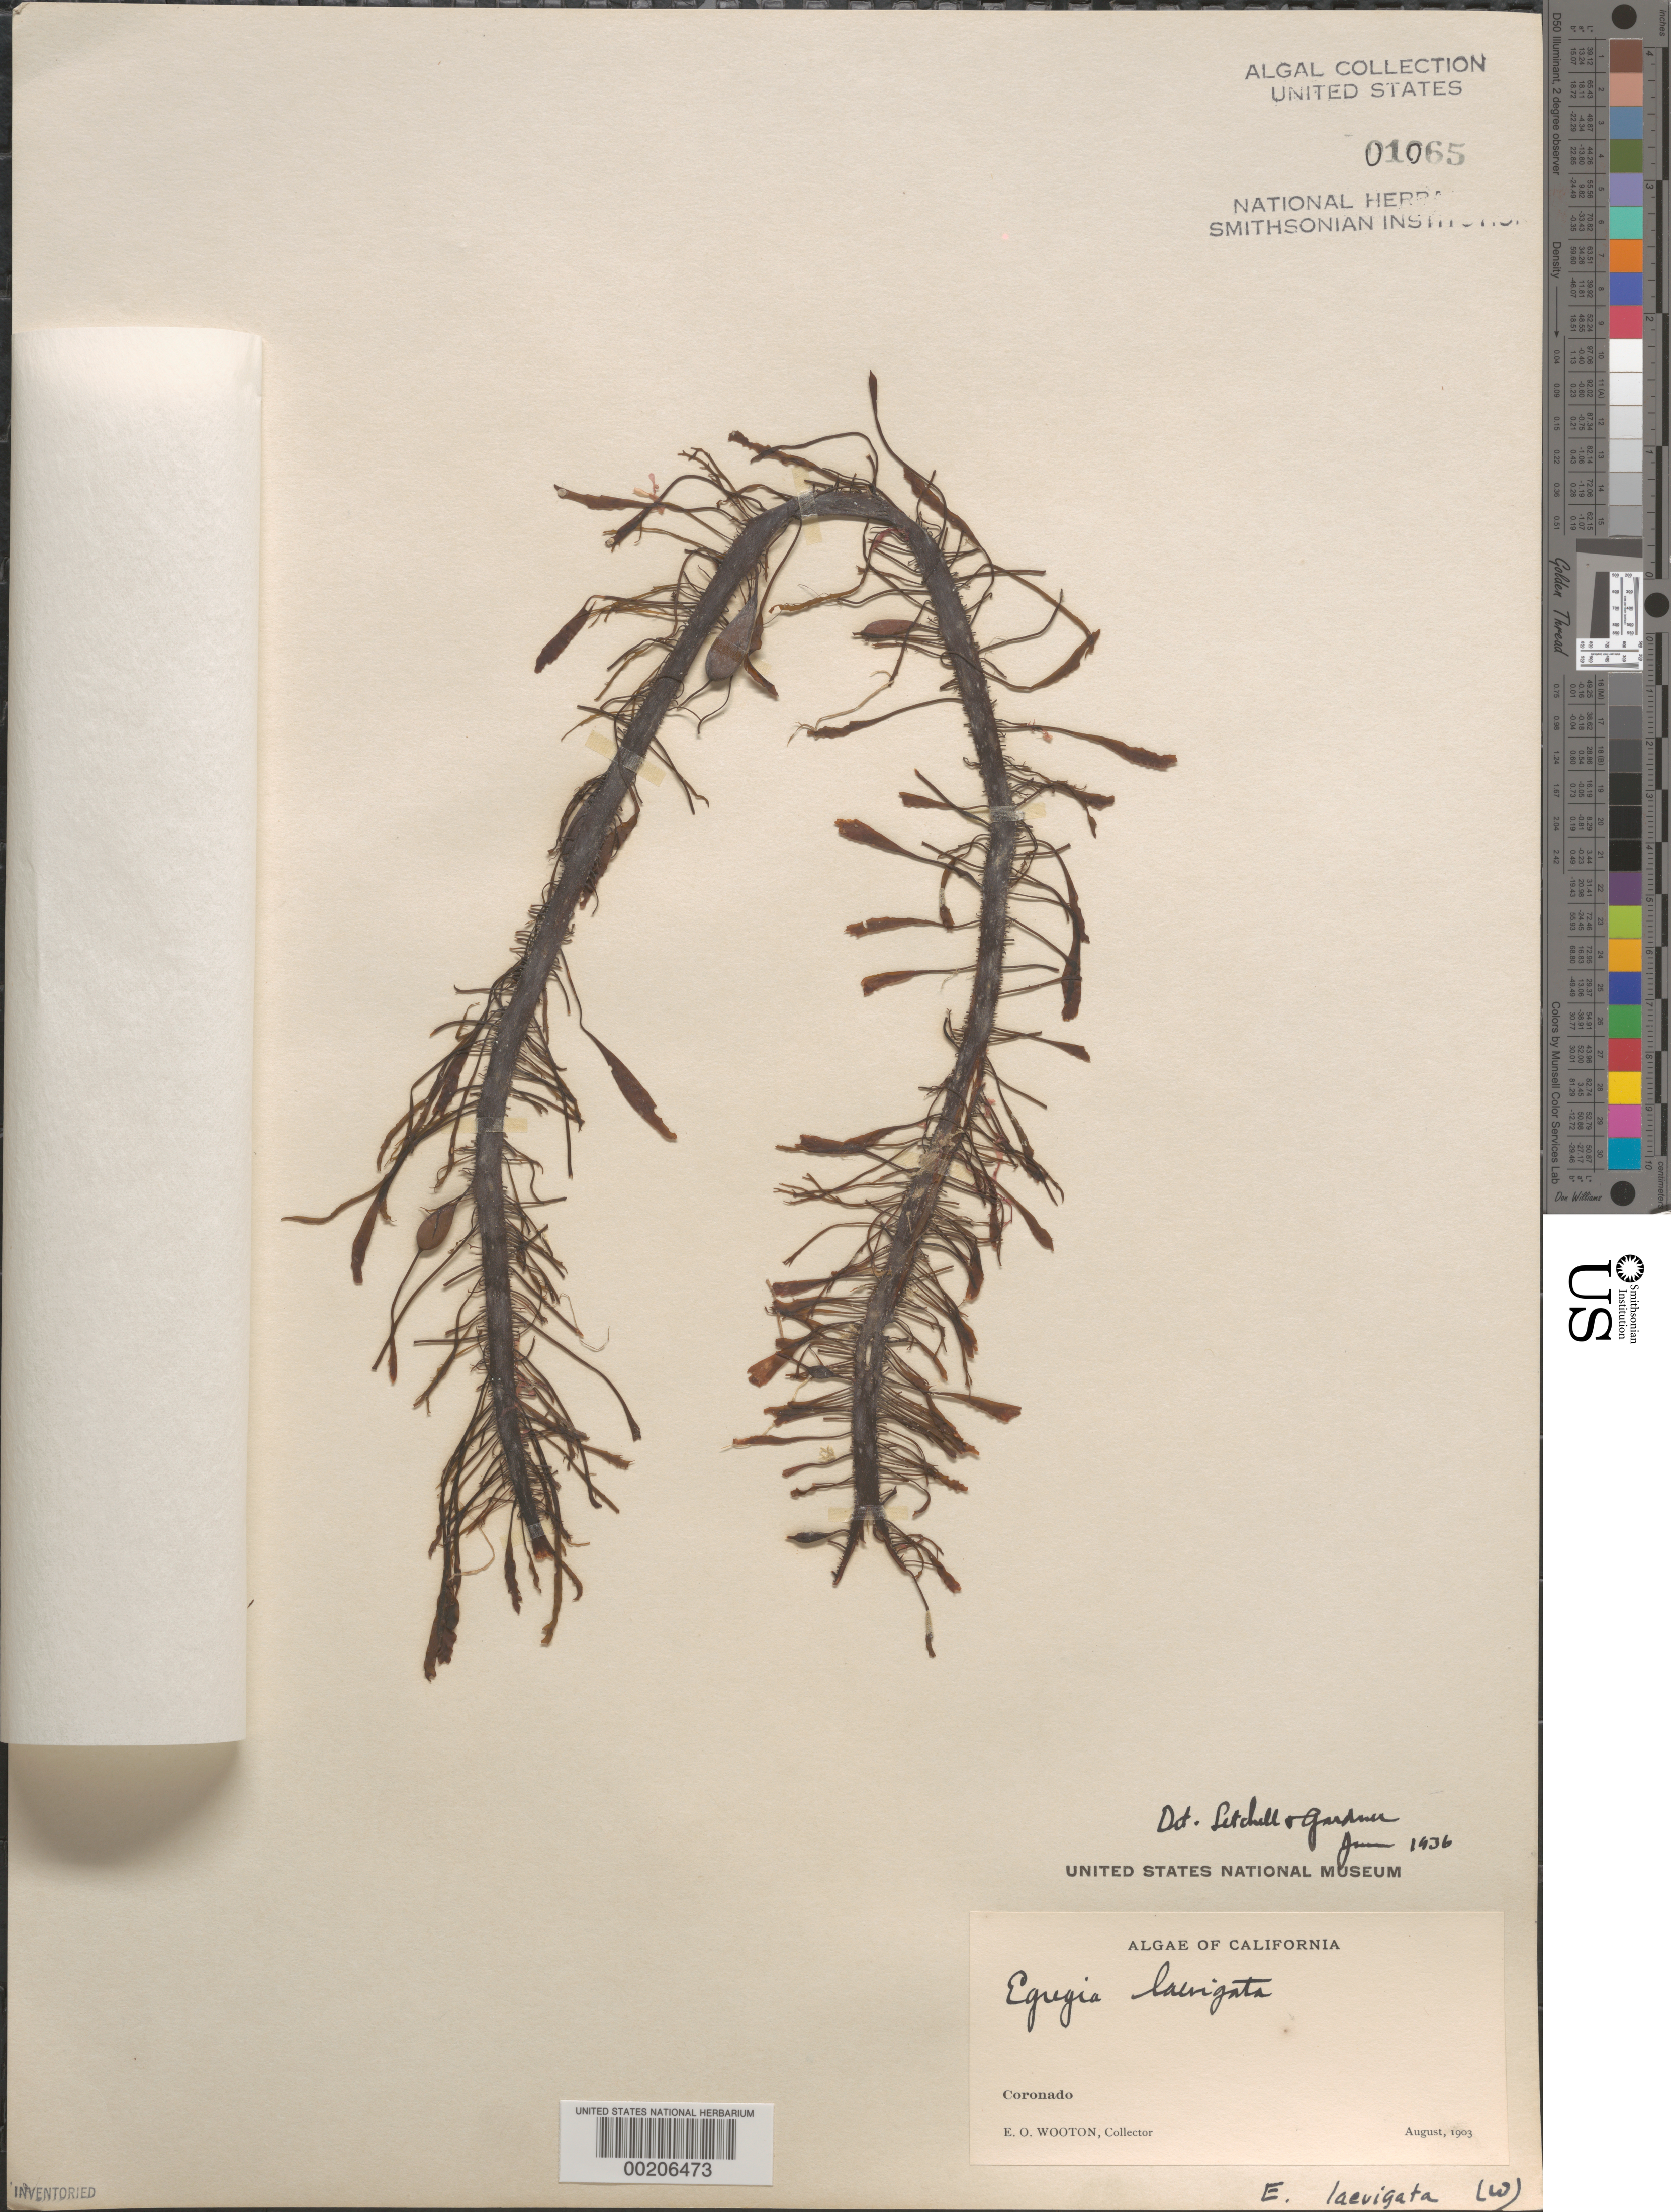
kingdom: Chromista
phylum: Ochrophyta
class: Phaeophyceae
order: Laminariales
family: Lessoniaceae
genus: Egregia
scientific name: Egregia menziesii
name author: (Turner) Aresch.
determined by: Algae name updating Project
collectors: E. O. Wooton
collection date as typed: Aug 1903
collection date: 1903-08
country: United States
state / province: California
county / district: San Diego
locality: Coronado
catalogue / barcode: US 1065